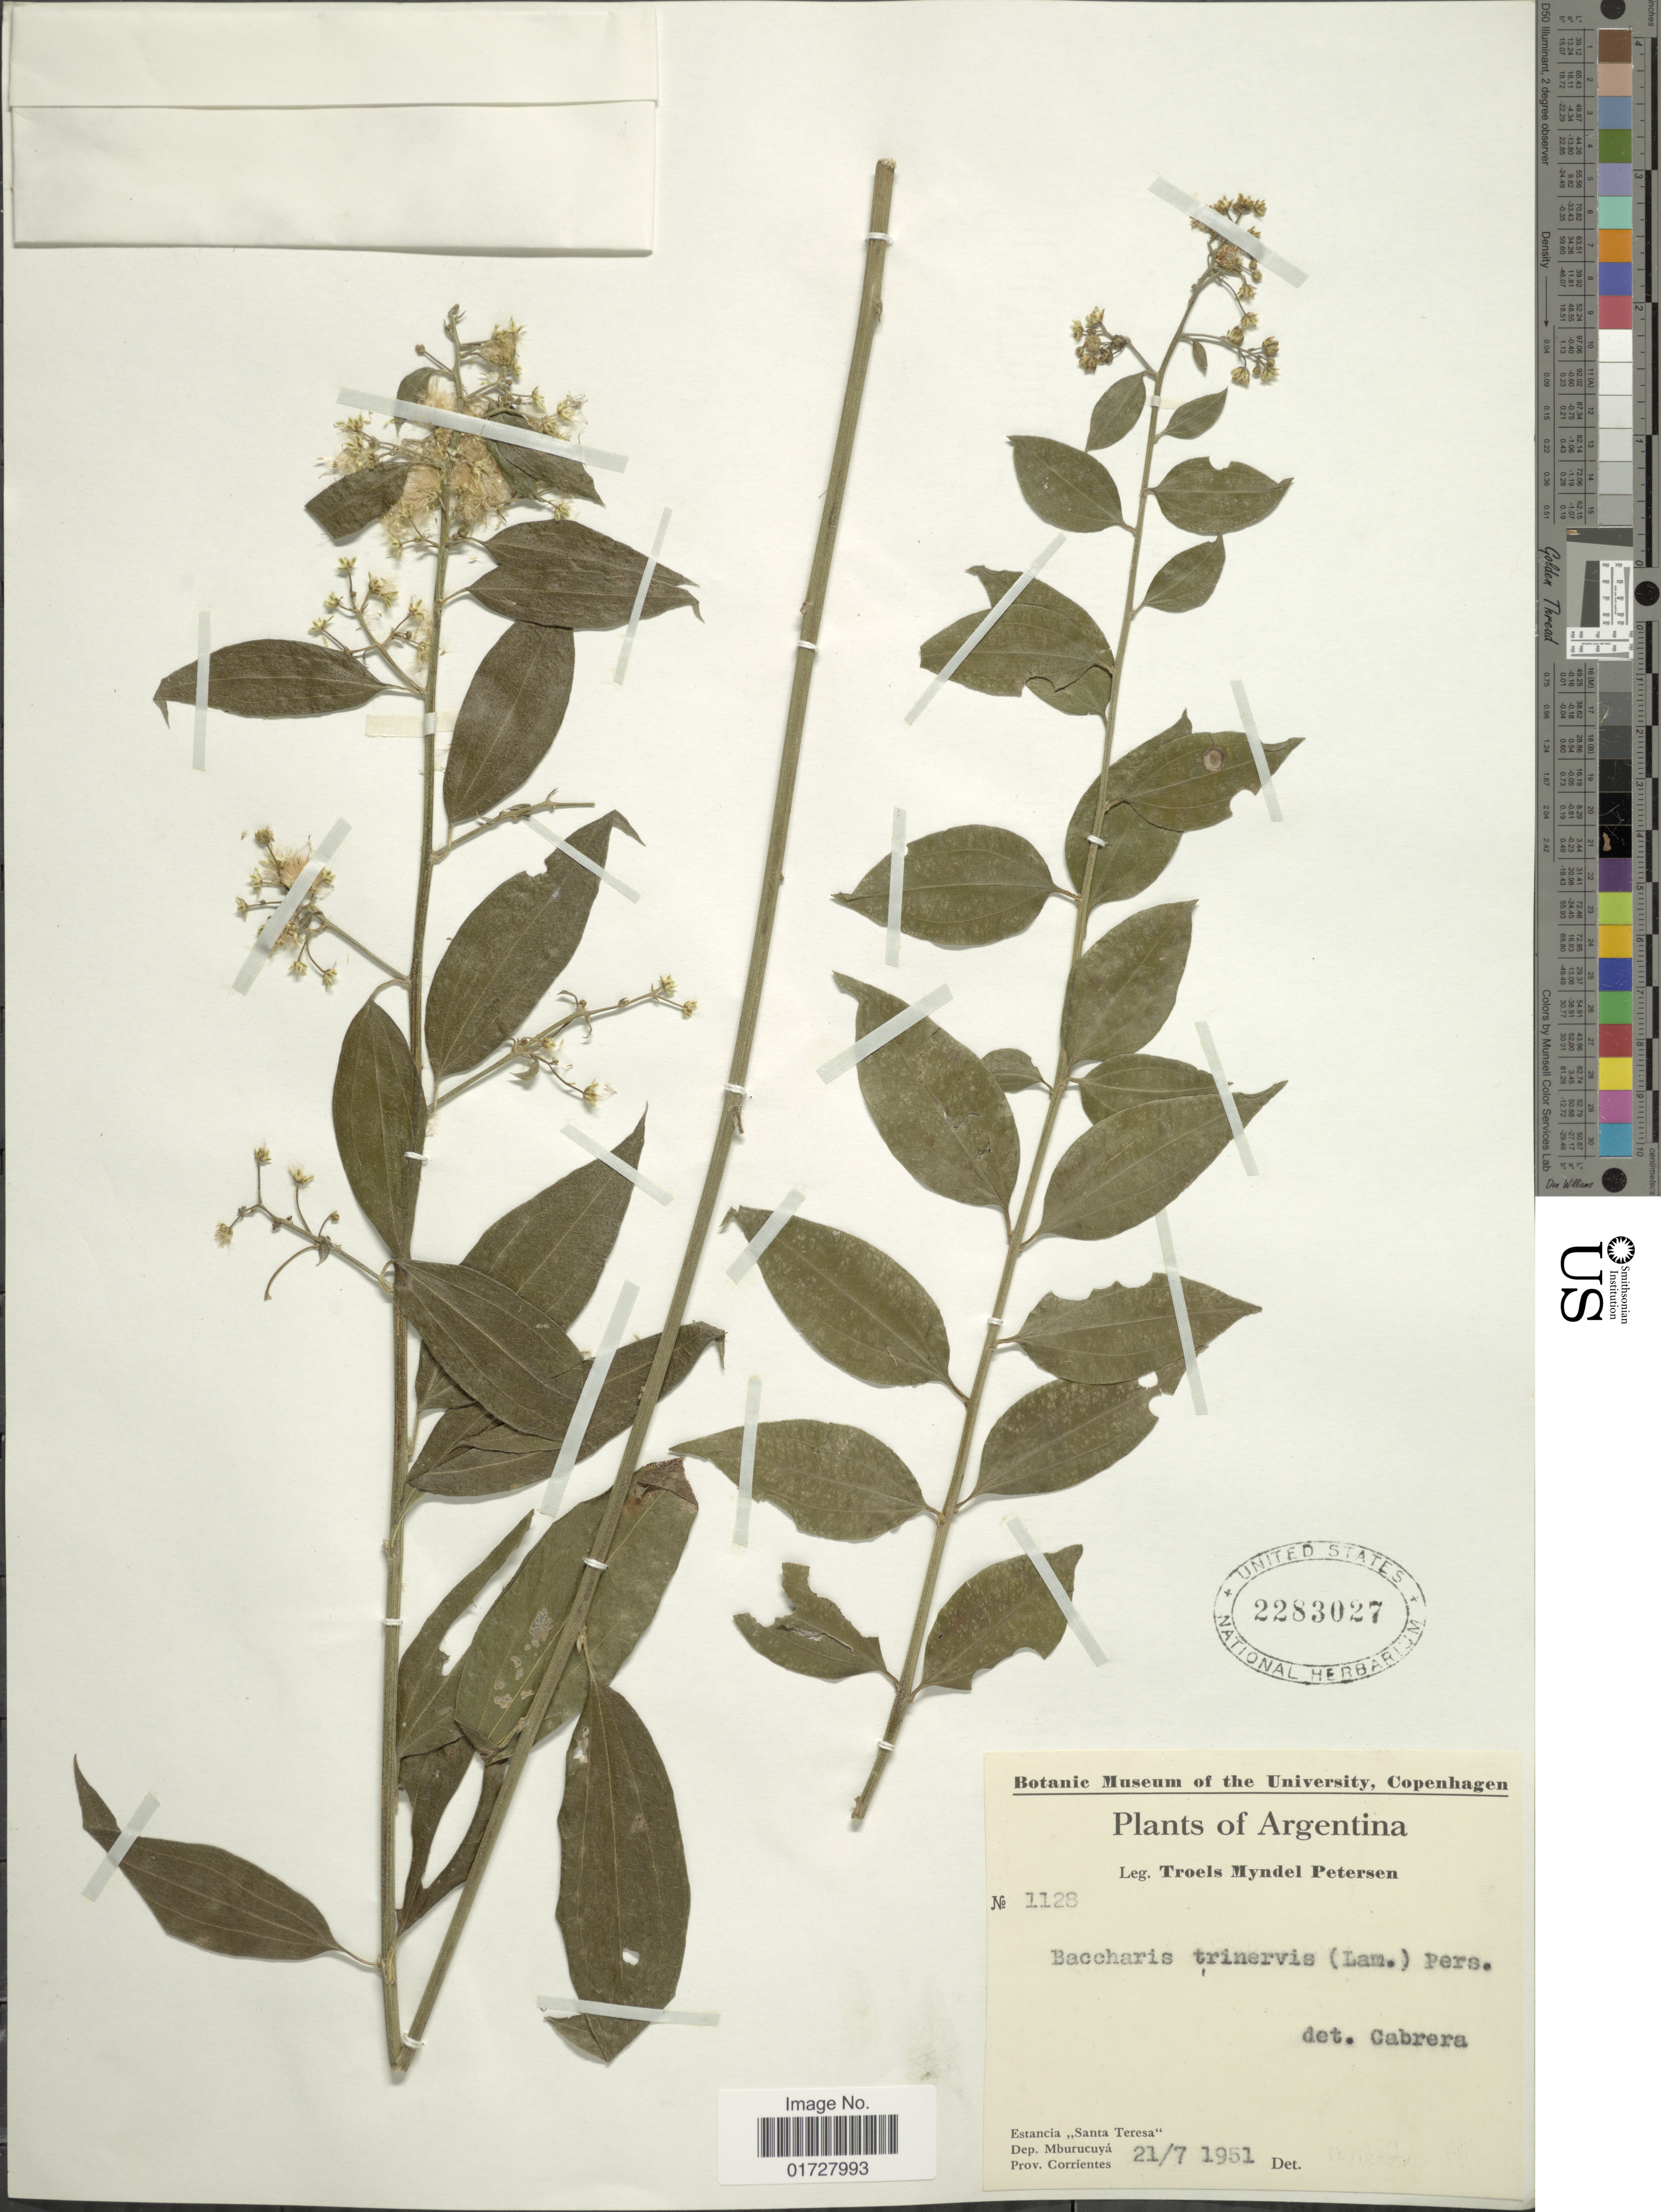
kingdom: Plantae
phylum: Tracheophyta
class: Magnoliopsida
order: Asterales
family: Asteraceae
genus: Baccharis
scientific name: Baccharis trinervis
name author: (Lam.) Pers.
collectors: T. M. Petersen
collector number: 1128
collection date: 1951-07-21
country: Argentina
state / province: Corrientes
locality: Estanca Santa Teresa, Dep. Mburucuya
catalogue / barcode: US 2283027